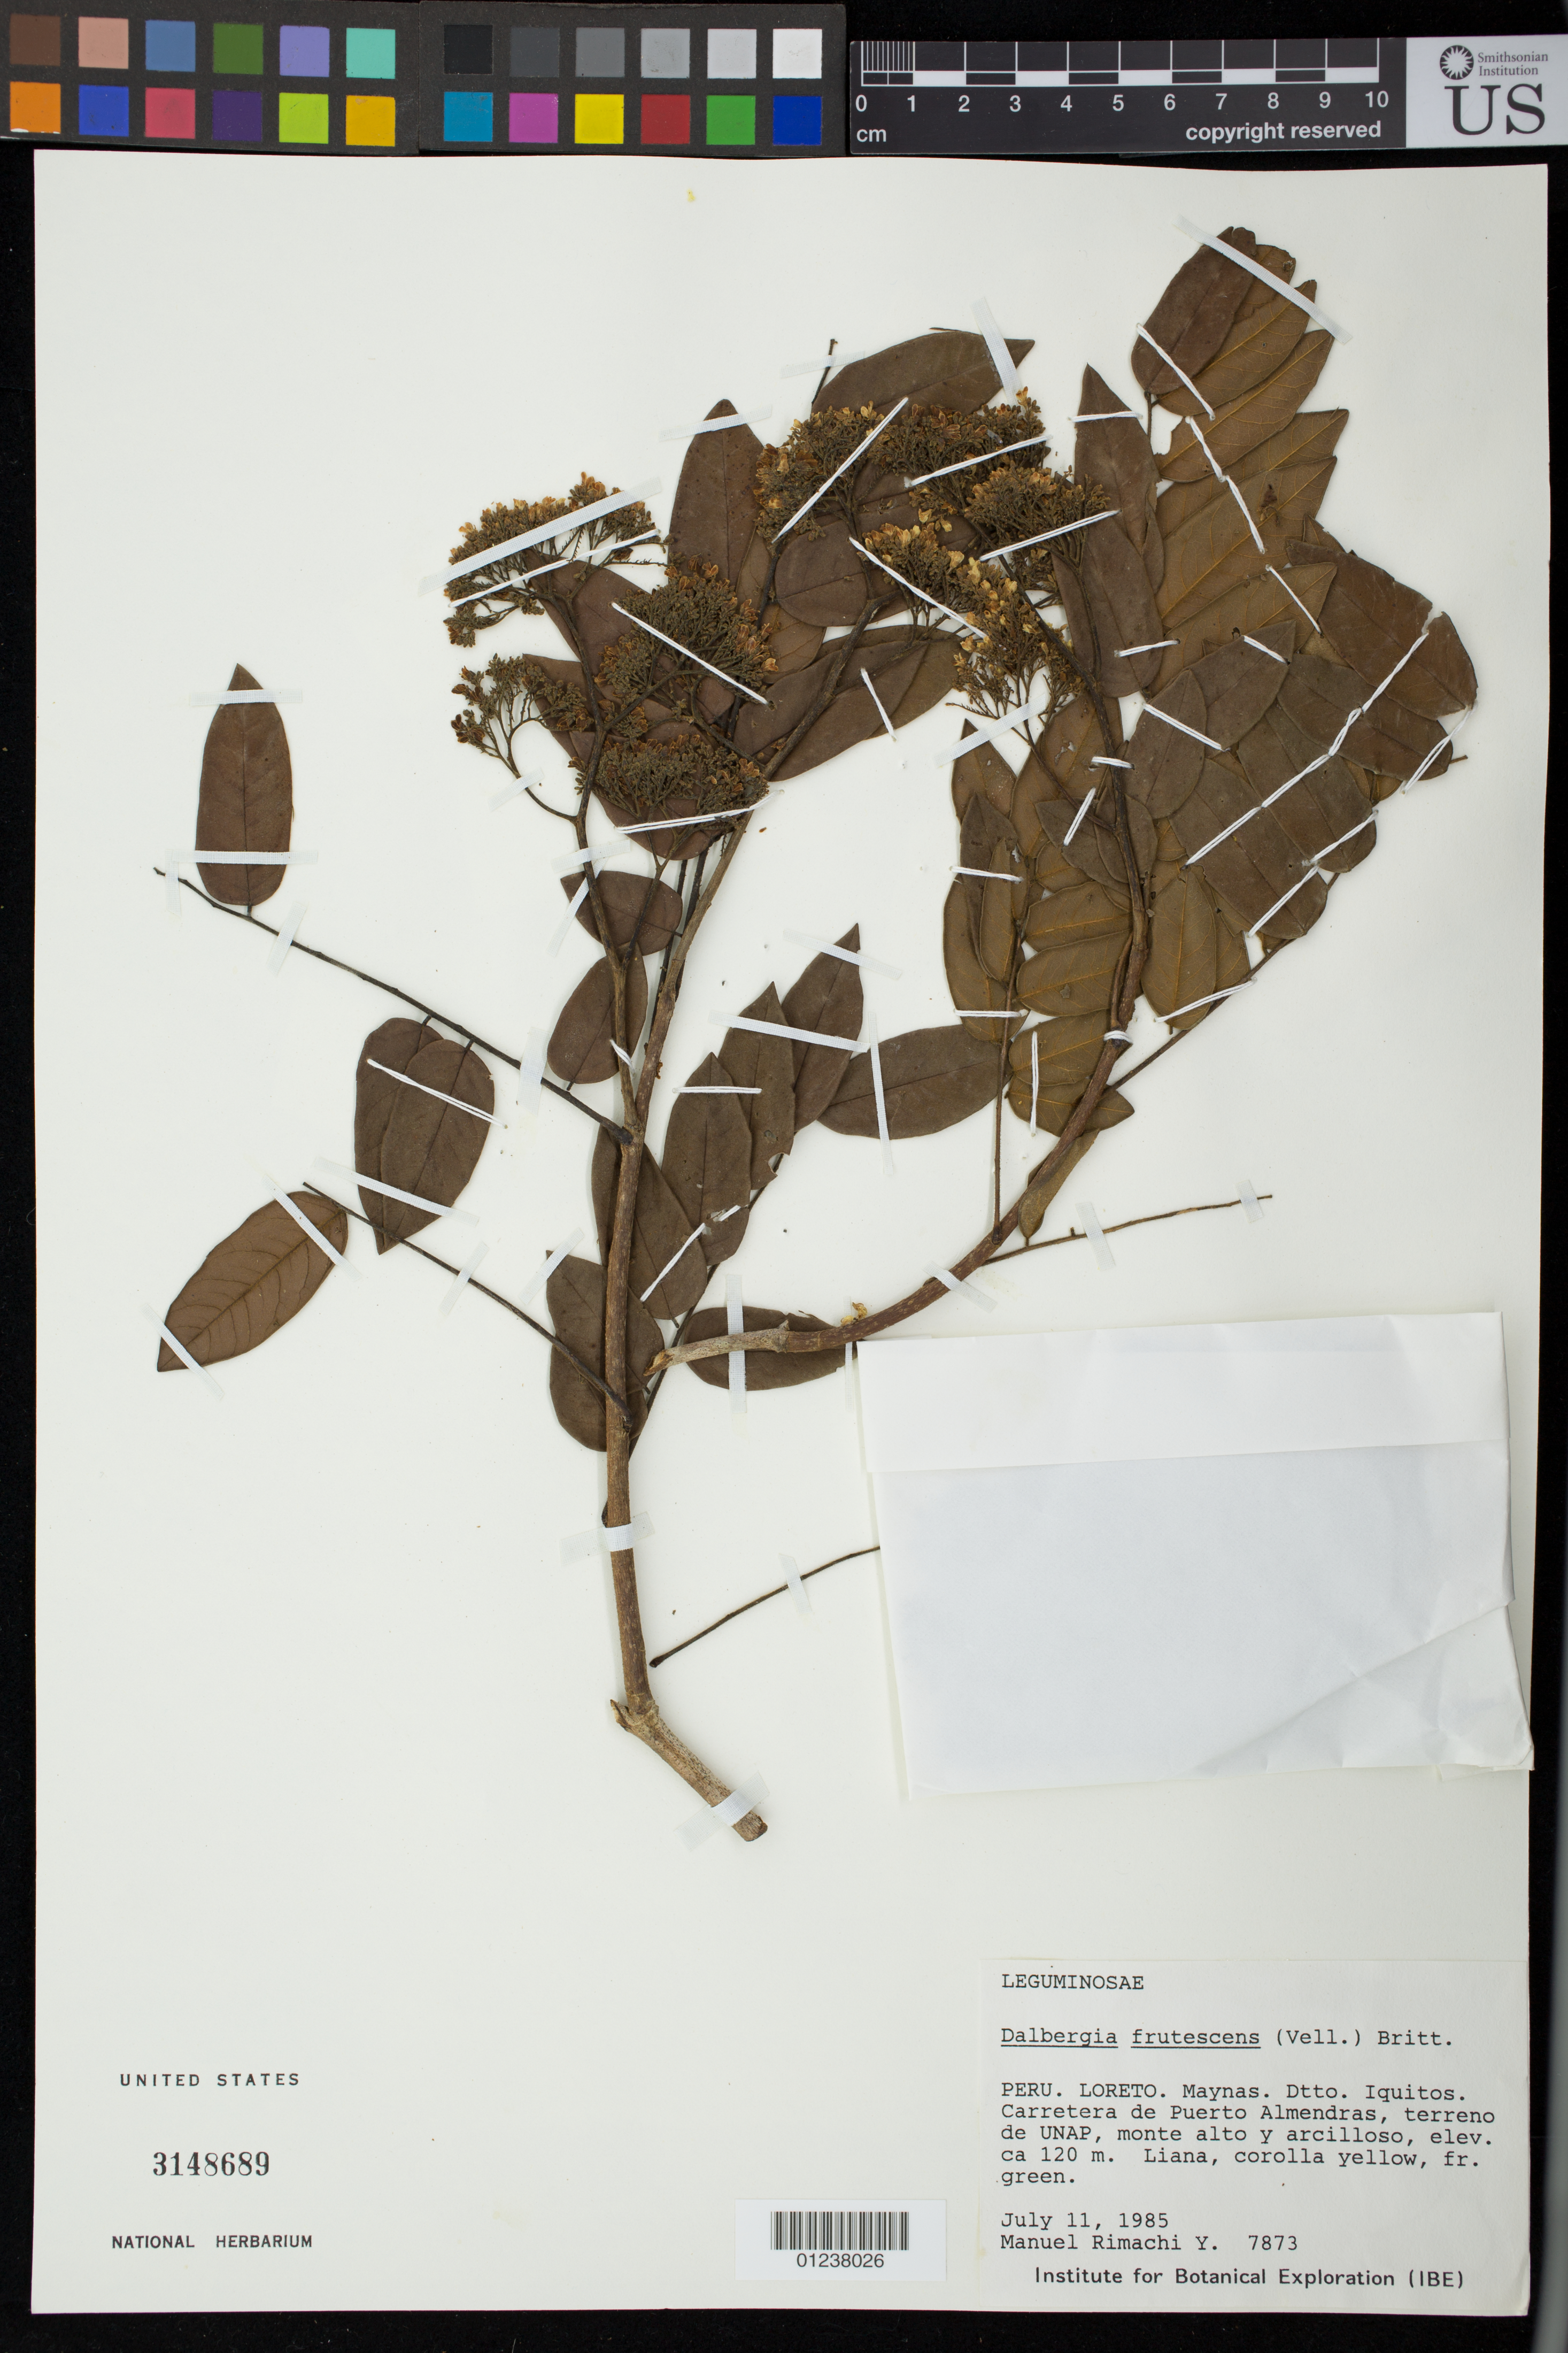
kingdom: Plantae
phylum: Tracheophyta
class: Magnoliopsida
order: Fabales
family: Fabaceae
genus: Dalbergia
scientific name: Dalbergia frutescens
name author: (Vell.) Britton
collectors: M. Rimachi Y.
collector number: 7873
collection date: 1985-07-11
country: Peru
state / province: Loreto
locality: Maynas, Dtto. Iquitos. Carrtera de Puerto Almendras.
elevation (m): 120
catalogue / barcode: US 3148689